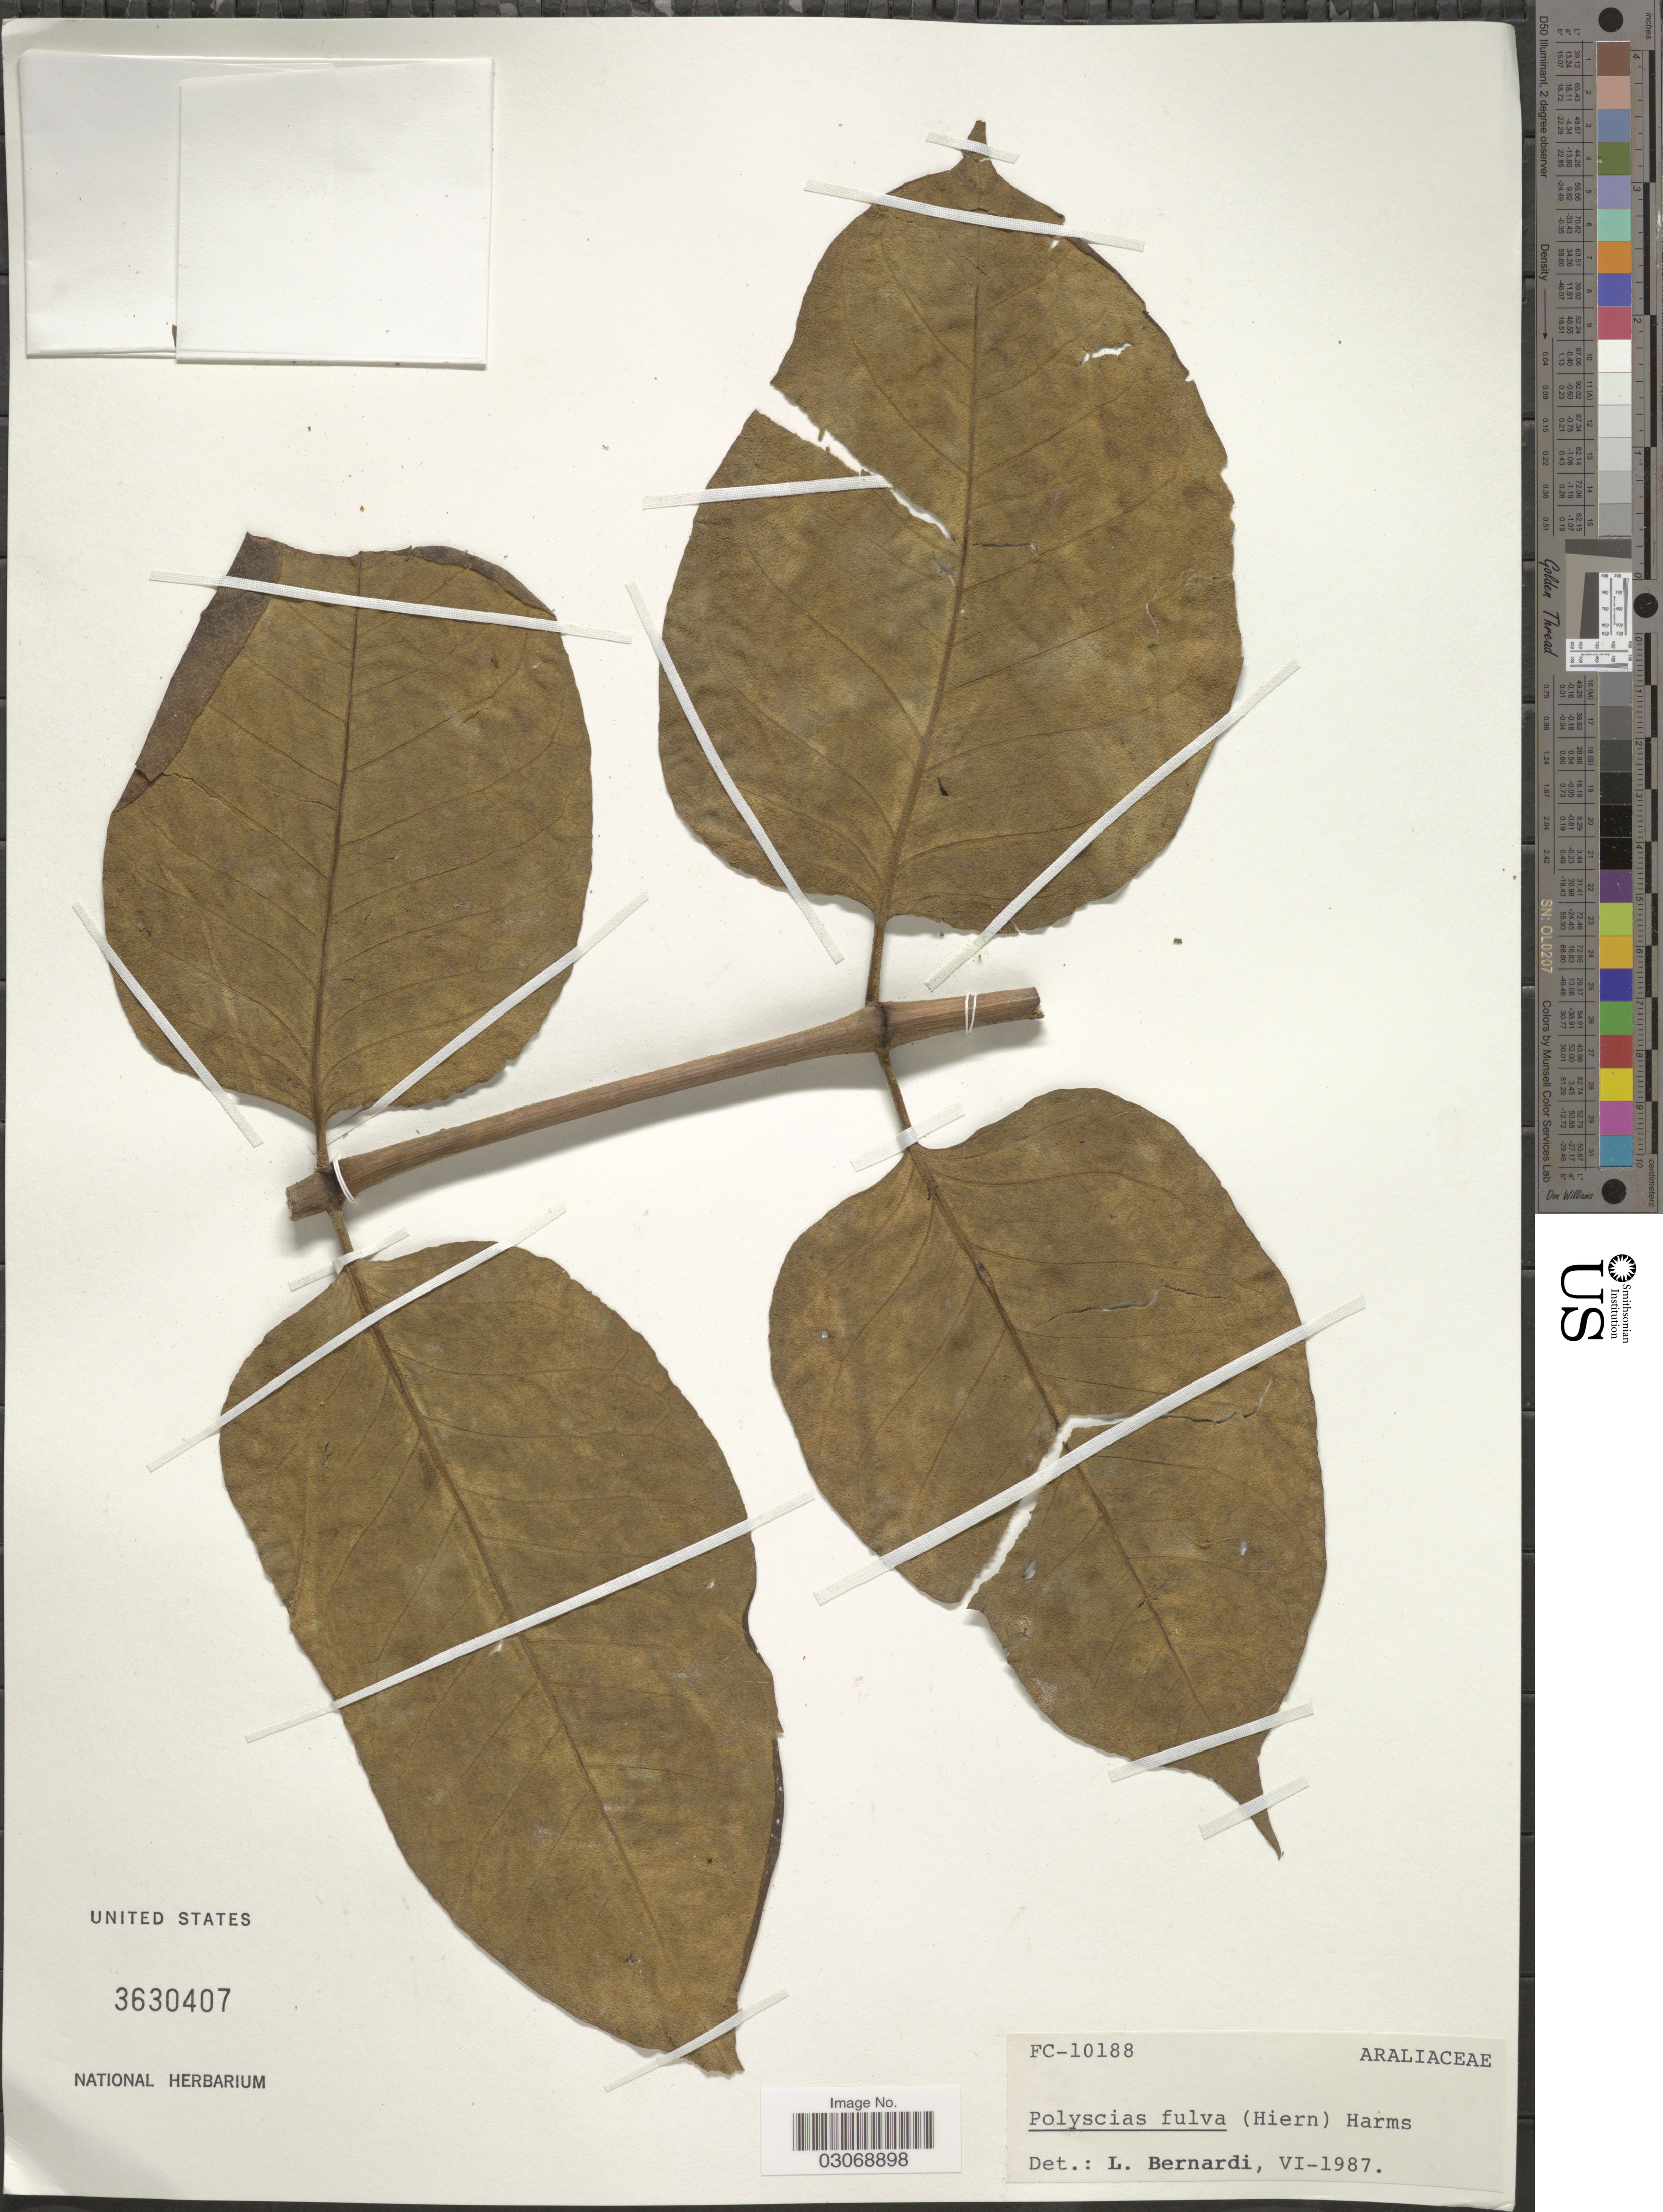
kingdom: Plantae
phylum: Tracheophyta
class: Magnoliopsida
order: Apiales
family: Araliaceae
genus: Polyscias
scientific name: Polyscias fulva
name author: (Hiern) Harms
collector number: FC-10188?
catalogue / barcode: US 3630407